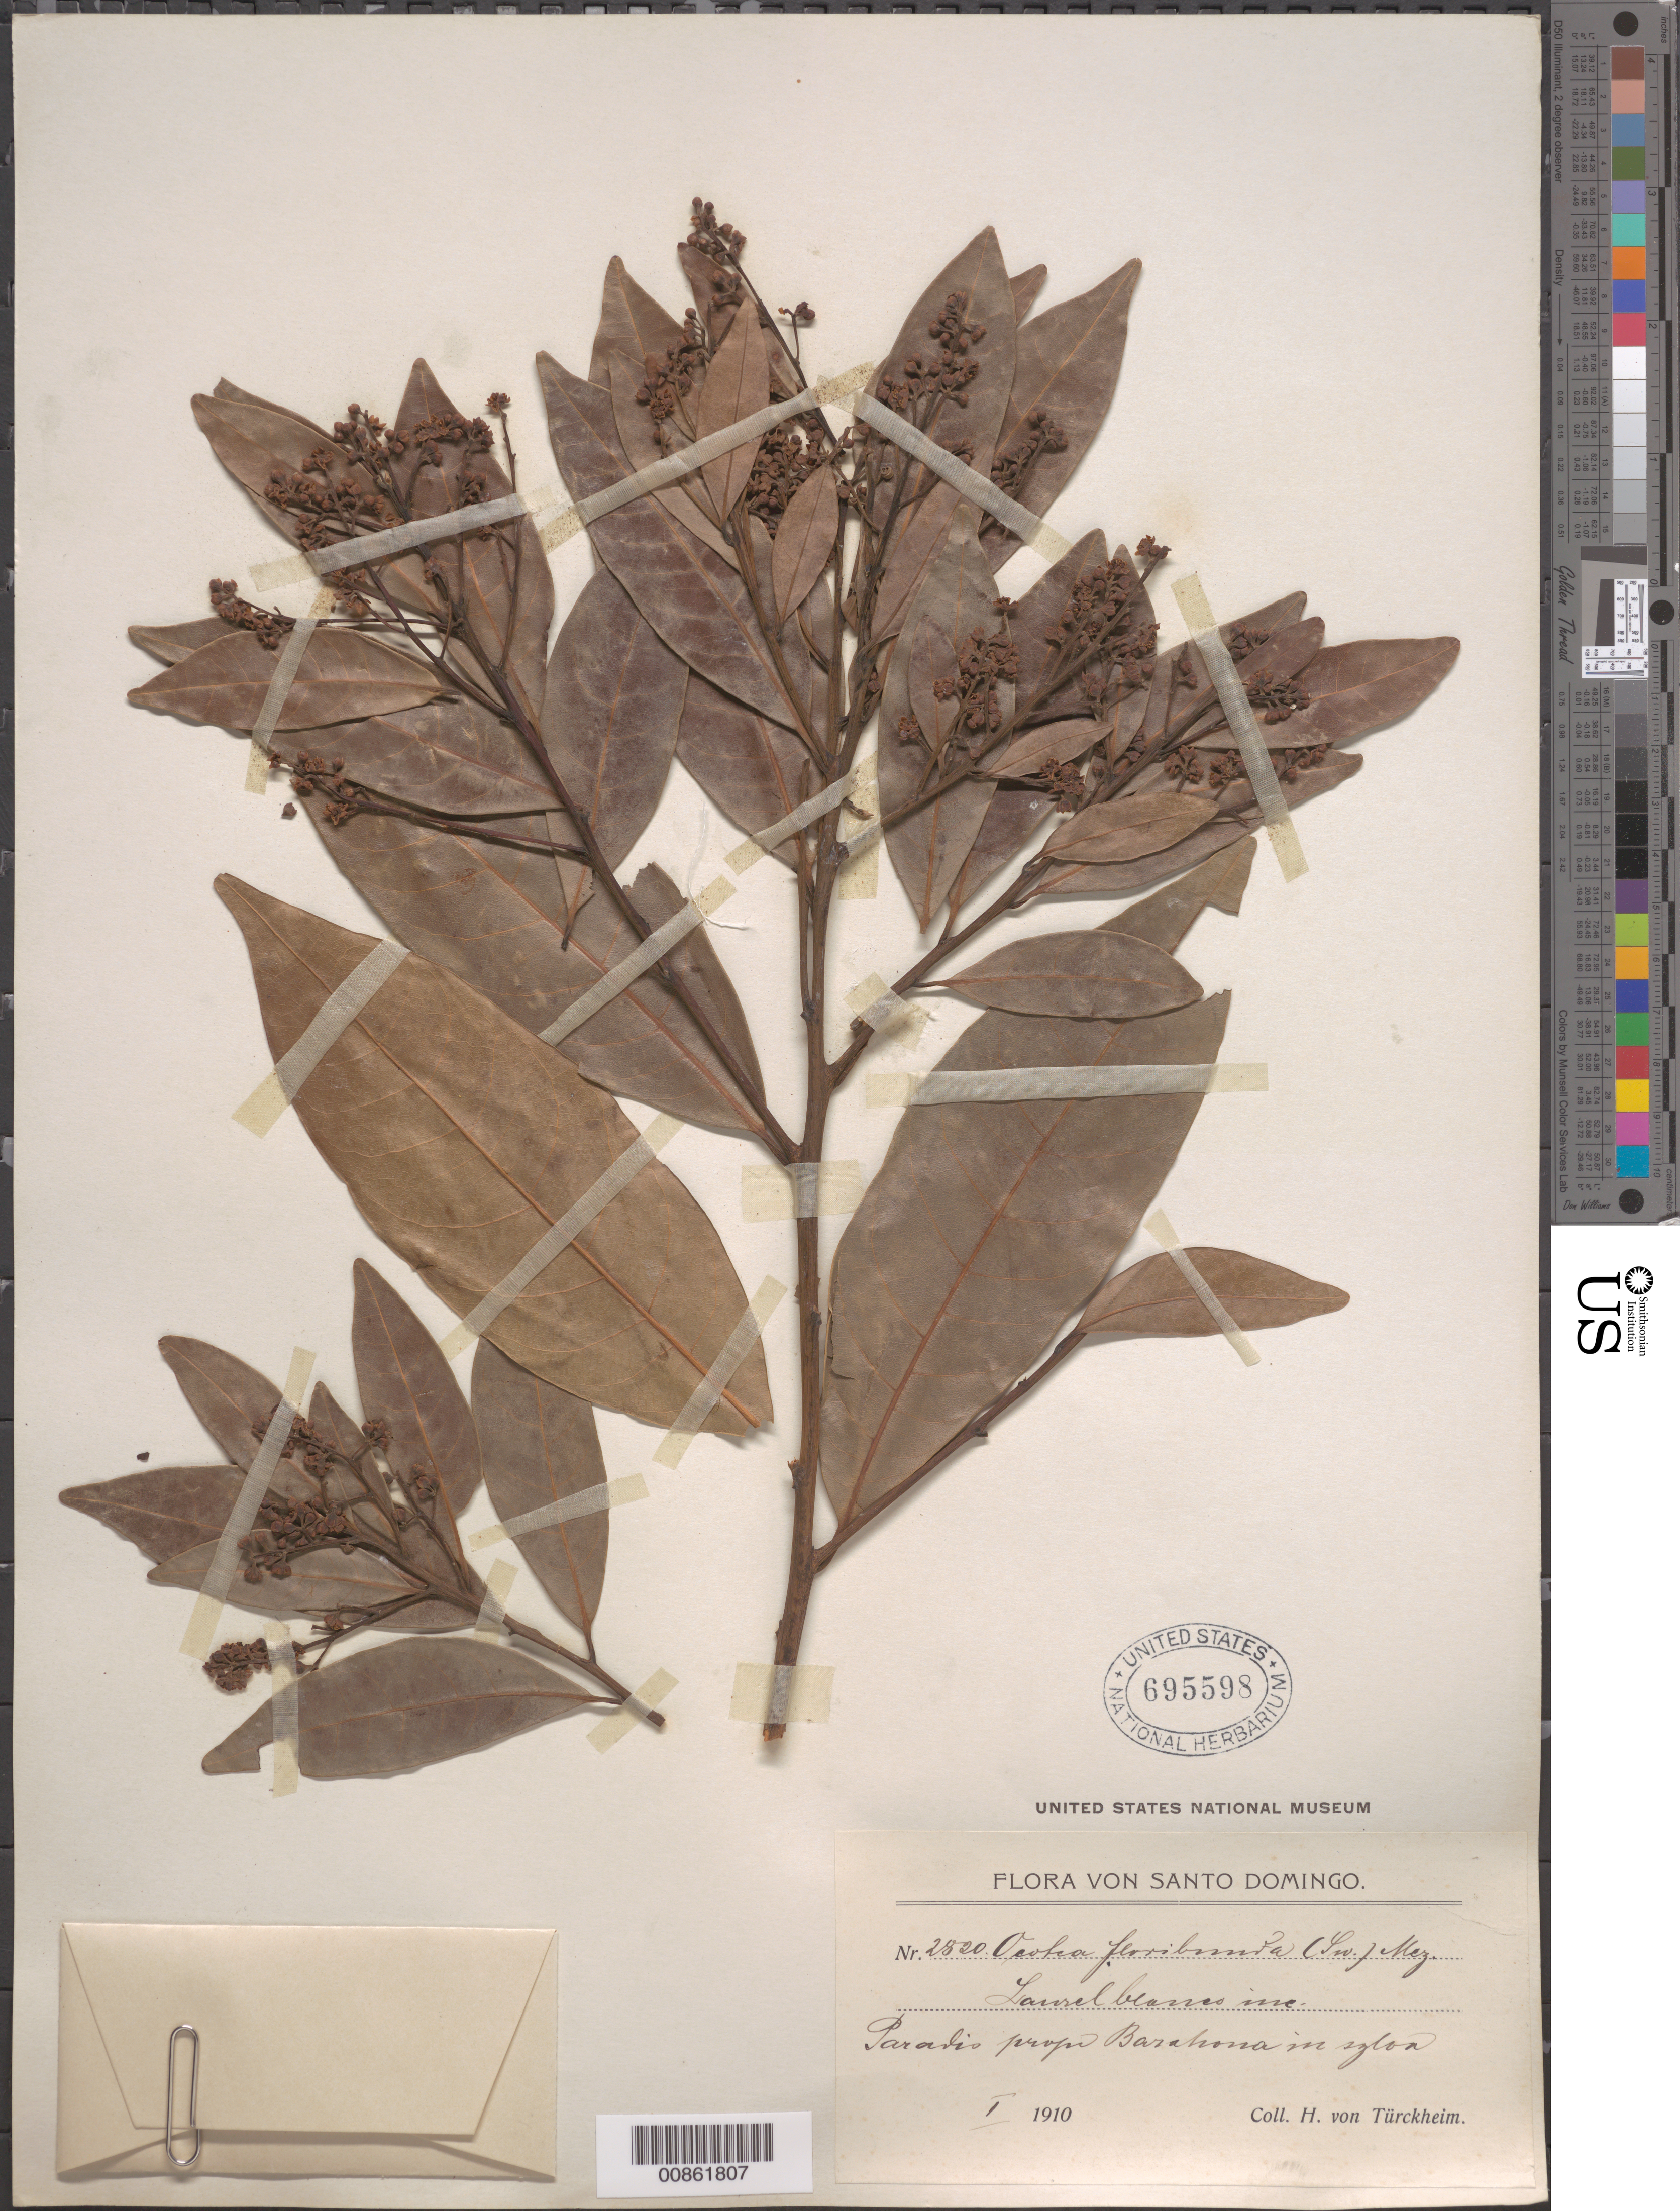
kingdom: Plantae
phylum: Tracheophyta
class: Magnoliopsida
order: Laurales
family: Lauraceae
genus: Ocotea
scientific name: Ocotea floribunda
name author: (Sw.) Mez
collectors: H. von Türckheim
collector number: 2520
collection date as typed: Jan 1910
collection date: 1910-01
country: Dominican Republic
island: Hispaniola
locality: Paradis prope Barahona.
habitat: In sylva.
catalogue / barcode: US 695598